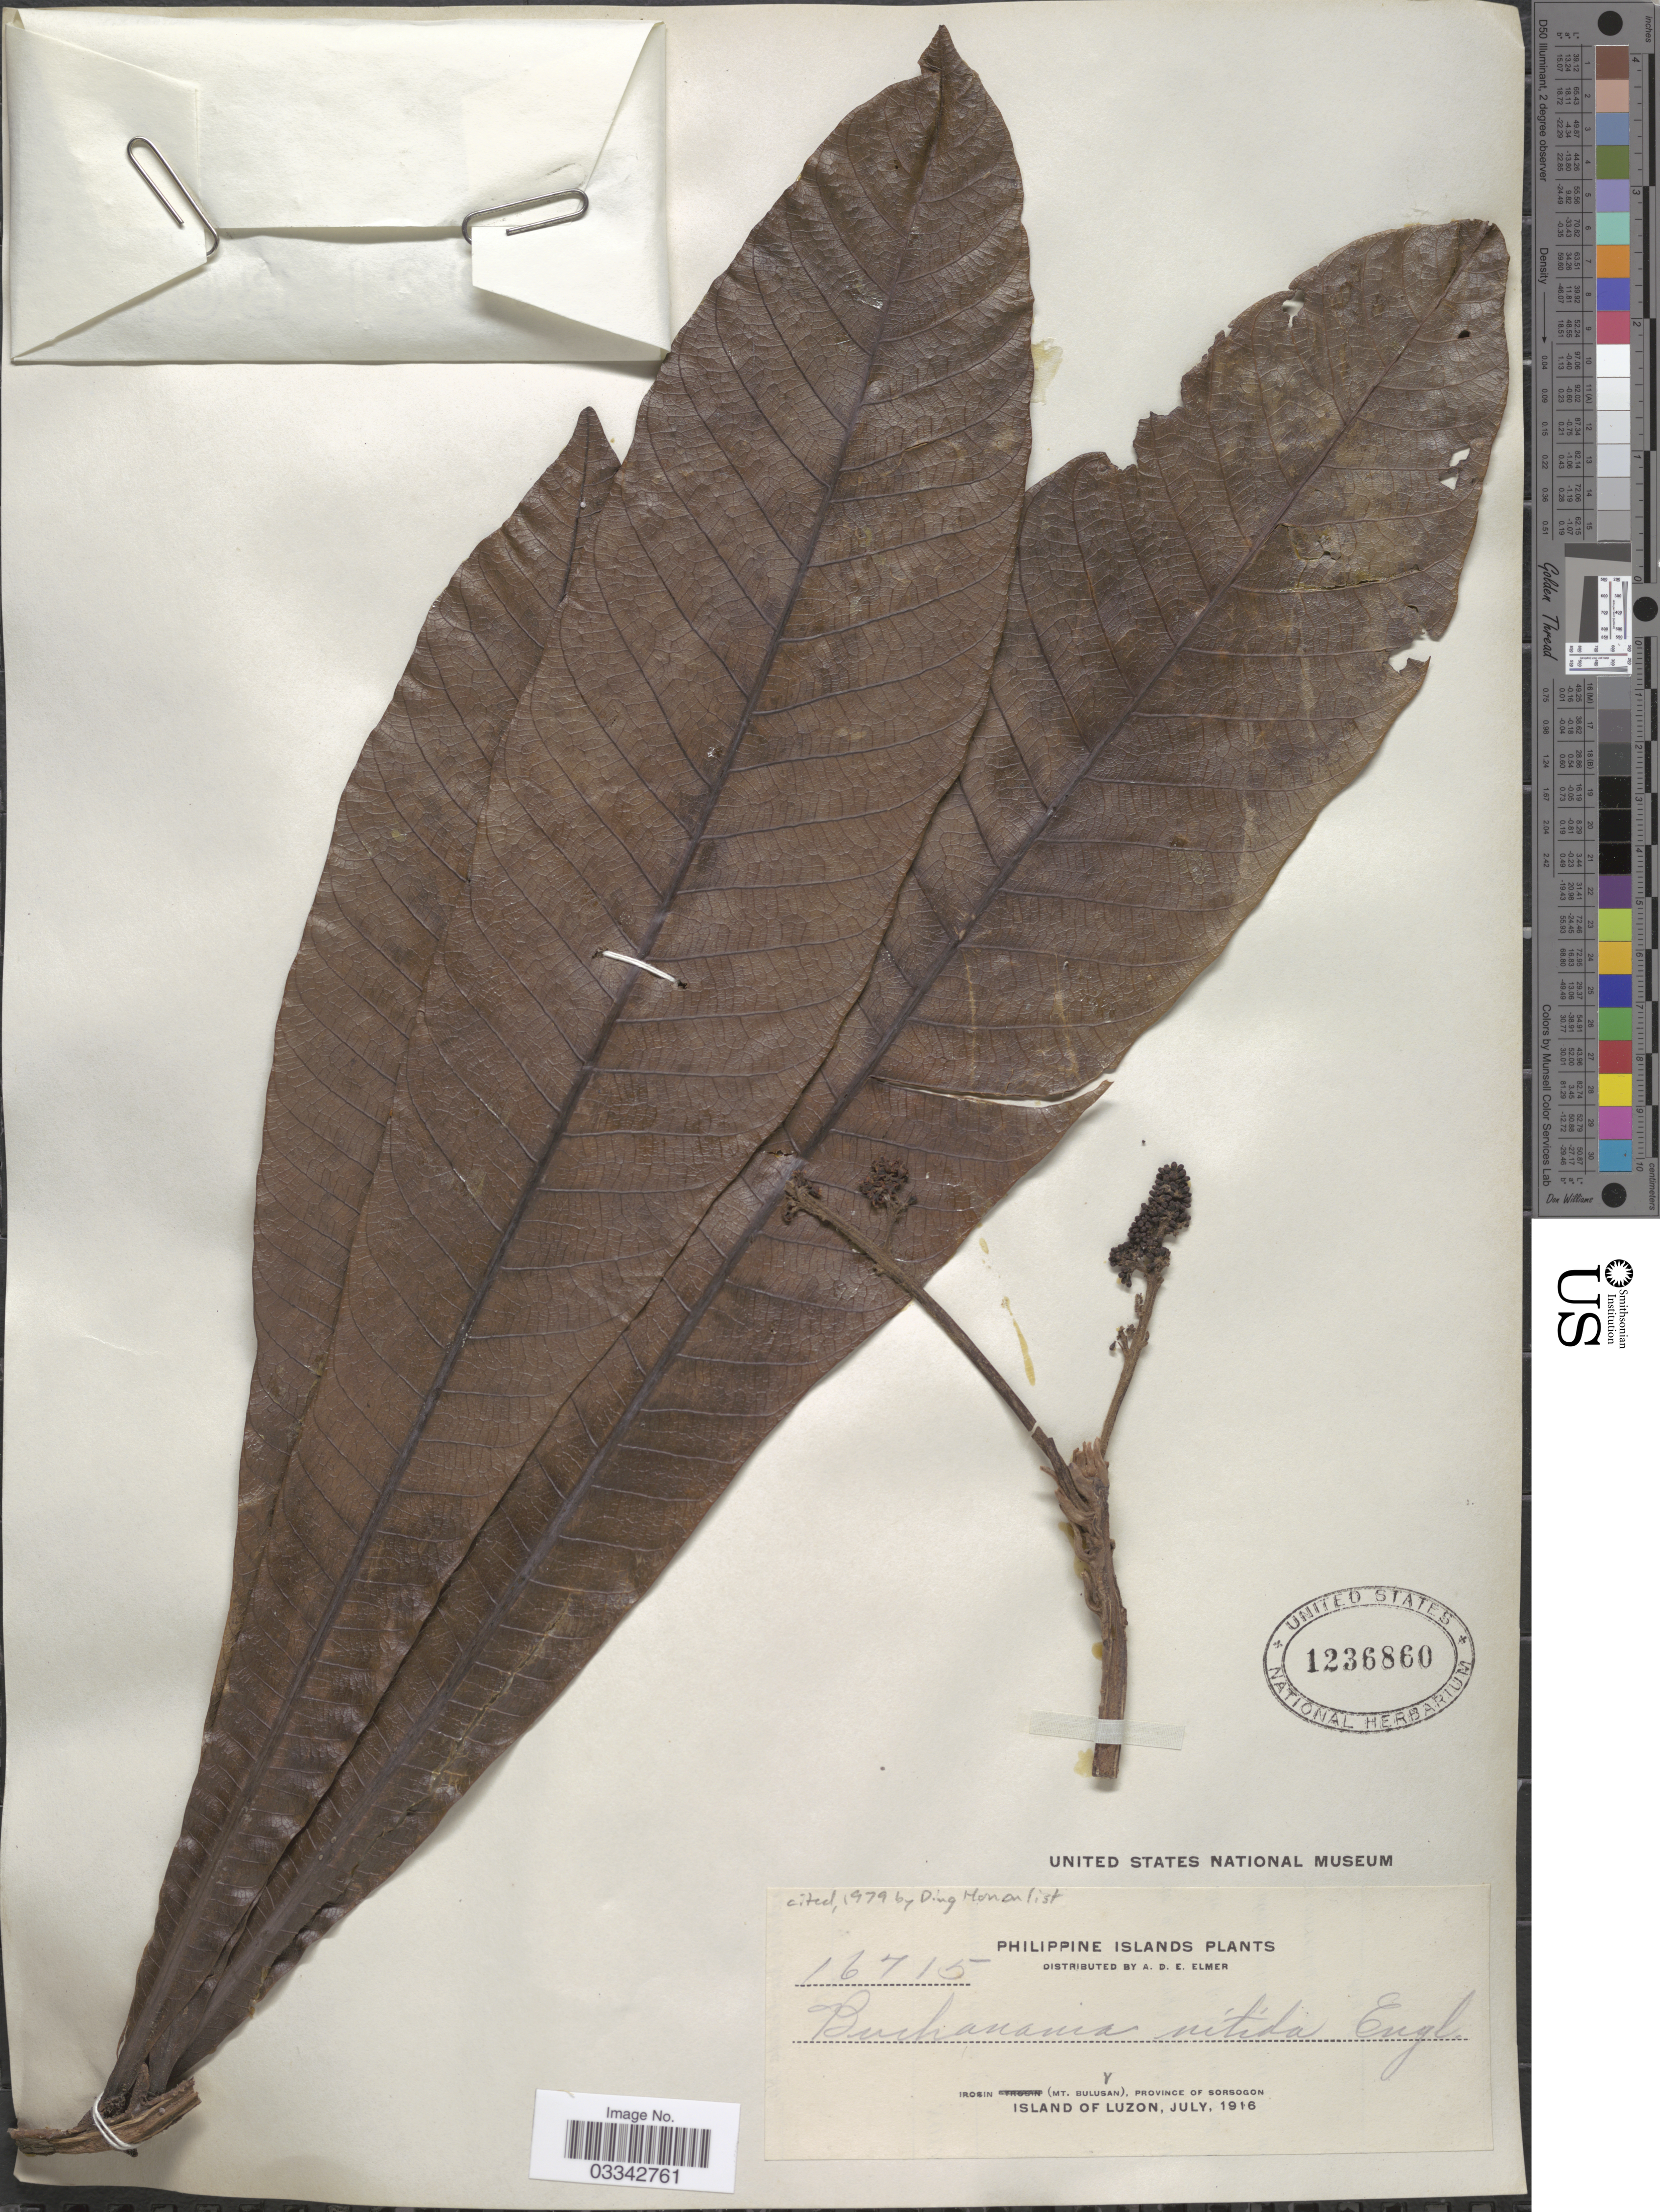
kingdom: Plantae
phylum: Tracheophyta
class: Magnoliopsida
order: Sapindales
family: Anacardiaceae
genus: Buchanania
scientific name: Buchanania nitida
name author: Engl.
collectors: A. D. E. Elmer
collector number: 16715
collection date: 1916-07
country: Philippines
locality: Philippine Islands. Irosin (Mt. Bulusan), province of Sorsogon. Island of Luzon.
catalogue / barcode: US 1236860